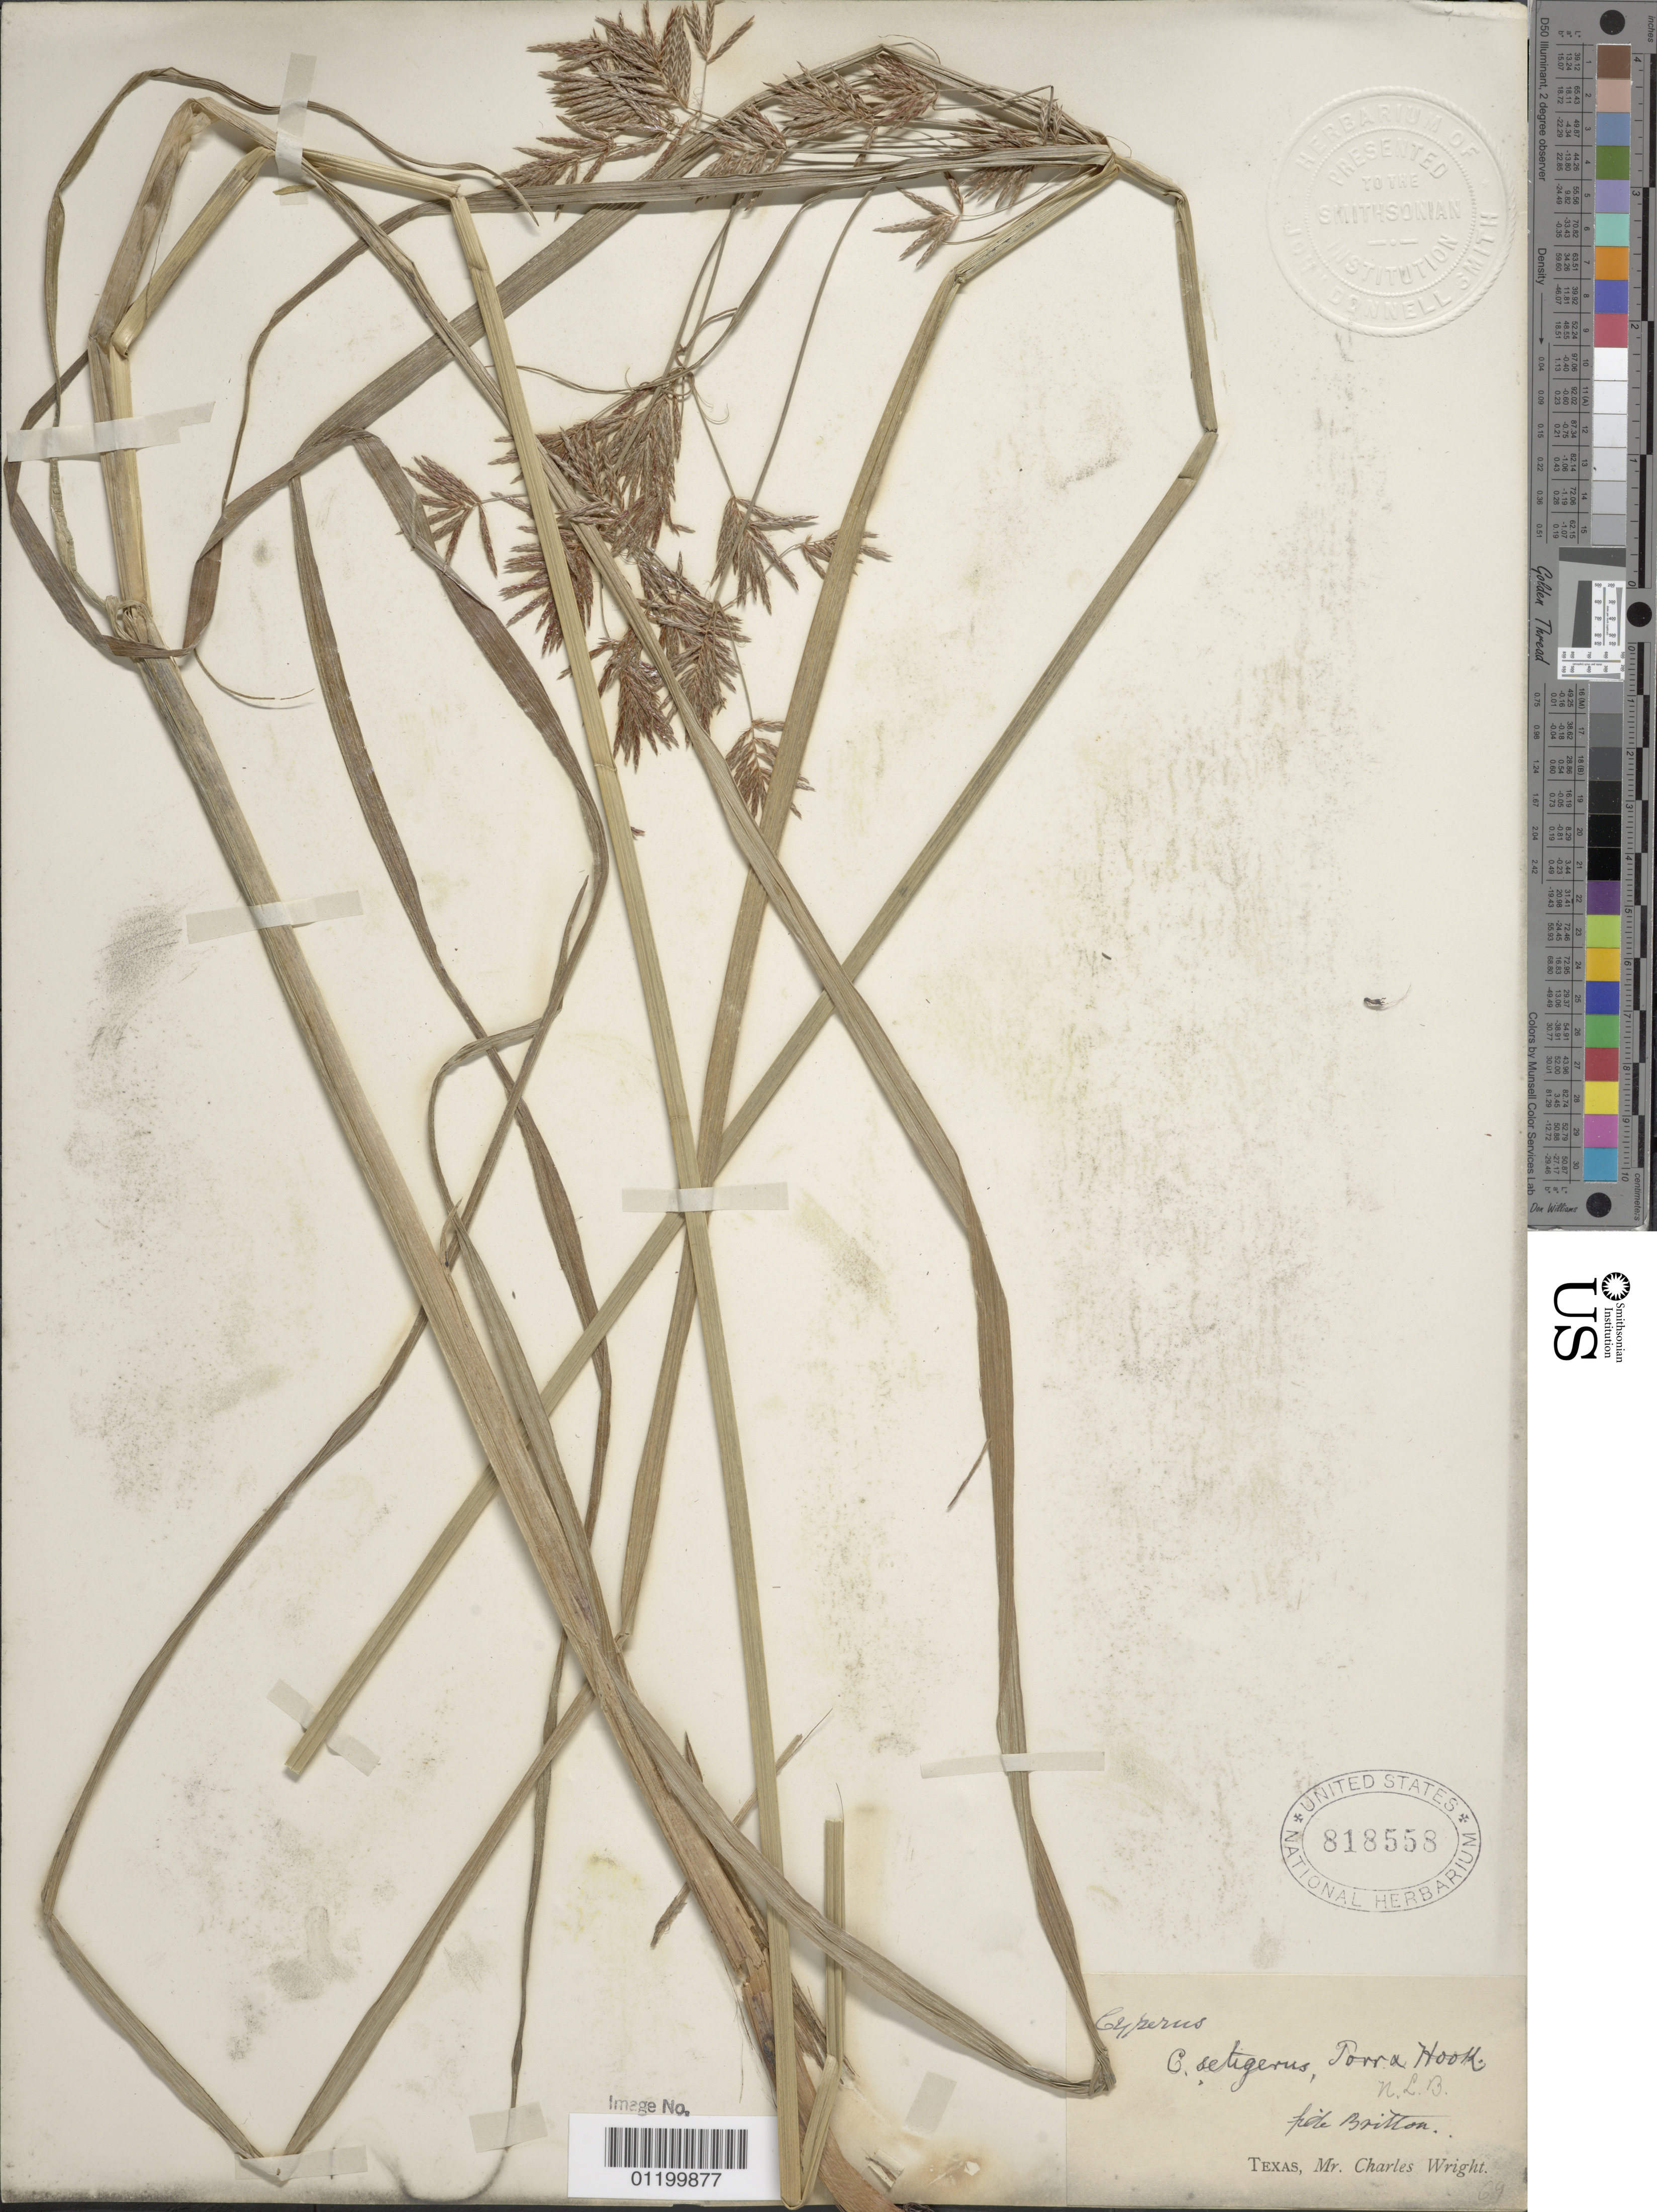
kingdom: Plantae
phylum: Tracheophyta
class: Liliopsida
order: Poales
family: Cyperaceae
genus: Cyperus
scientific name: Cyperus setigerus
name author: Torr. & Hook.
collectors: C. Wright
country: United States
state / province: Texas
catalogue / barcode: US 818558